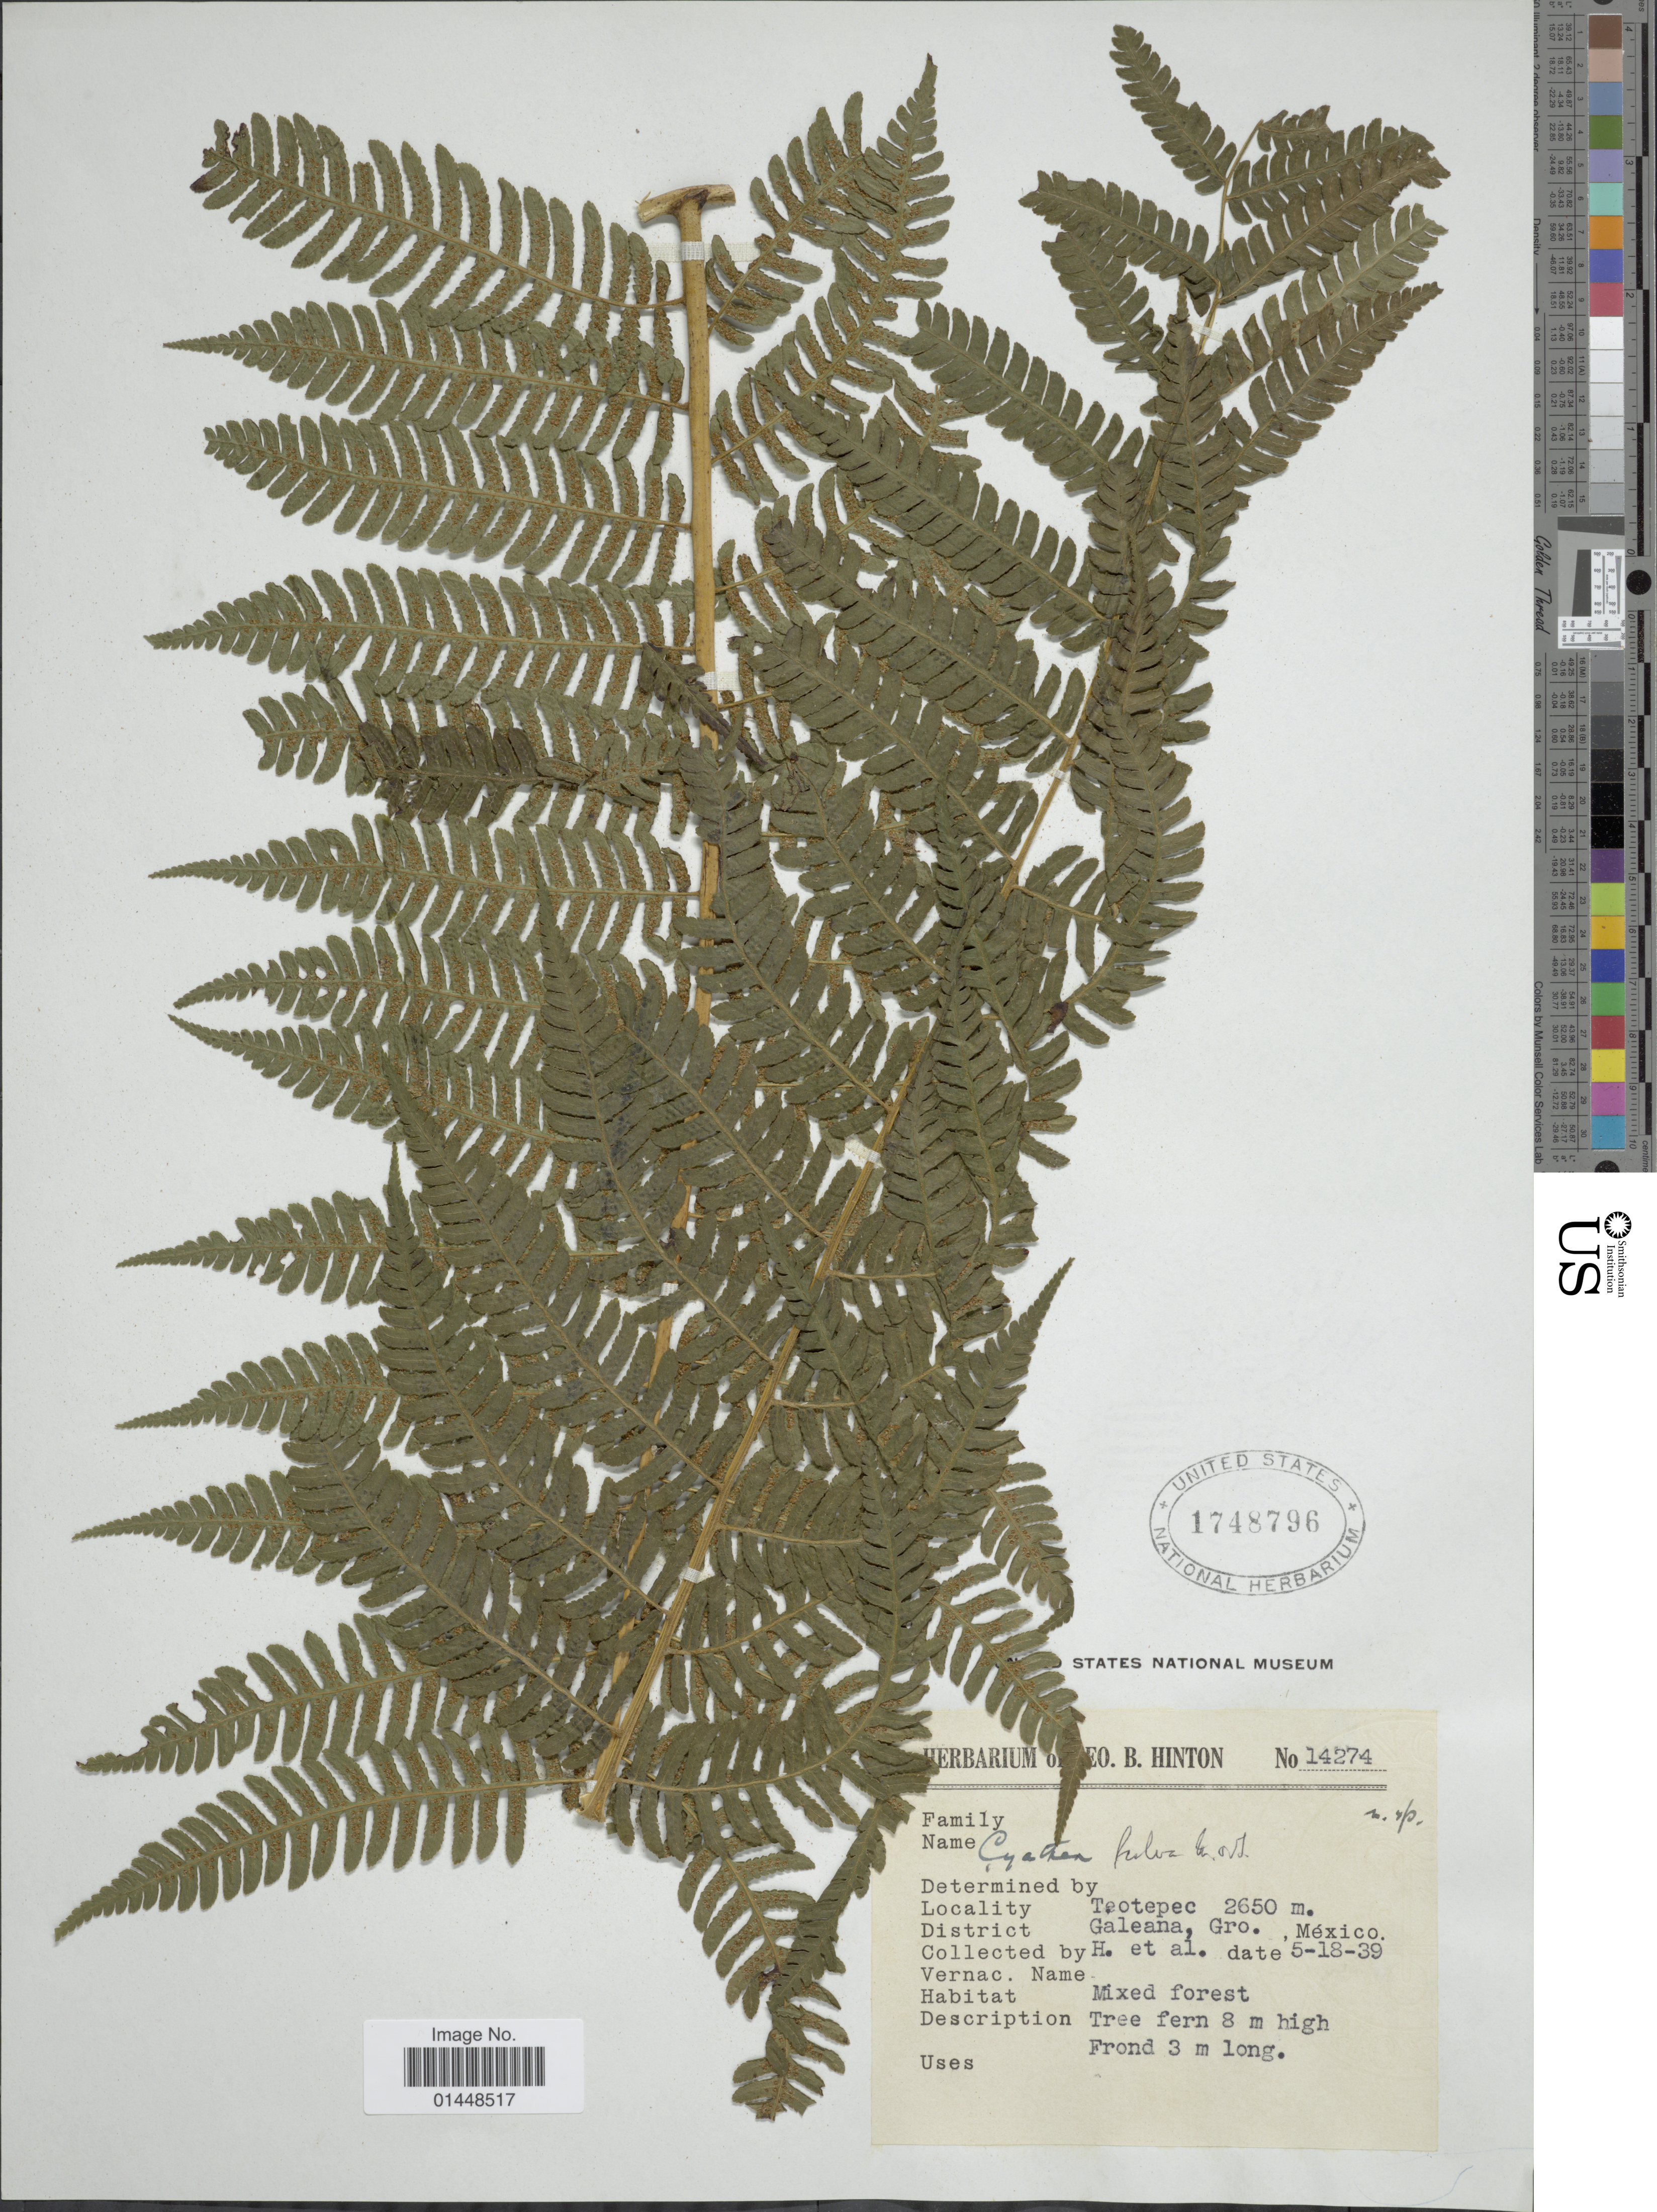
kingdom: Plantae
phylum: Tracheophyta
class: Polypodiopsida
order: Cyatheales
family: Cyatheaceae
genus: Cyathea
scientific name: Cyathea fulva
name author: (M. Martens & Galeotti) Fée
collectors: G. B. Hinton & et al.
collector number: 14274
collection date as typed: Transcribed d/m/y: 18/5/39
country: Mexico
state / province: Guerrero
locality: Teotepec. District Galeana, Gro., México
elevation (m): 2650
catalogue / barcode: US 1748796